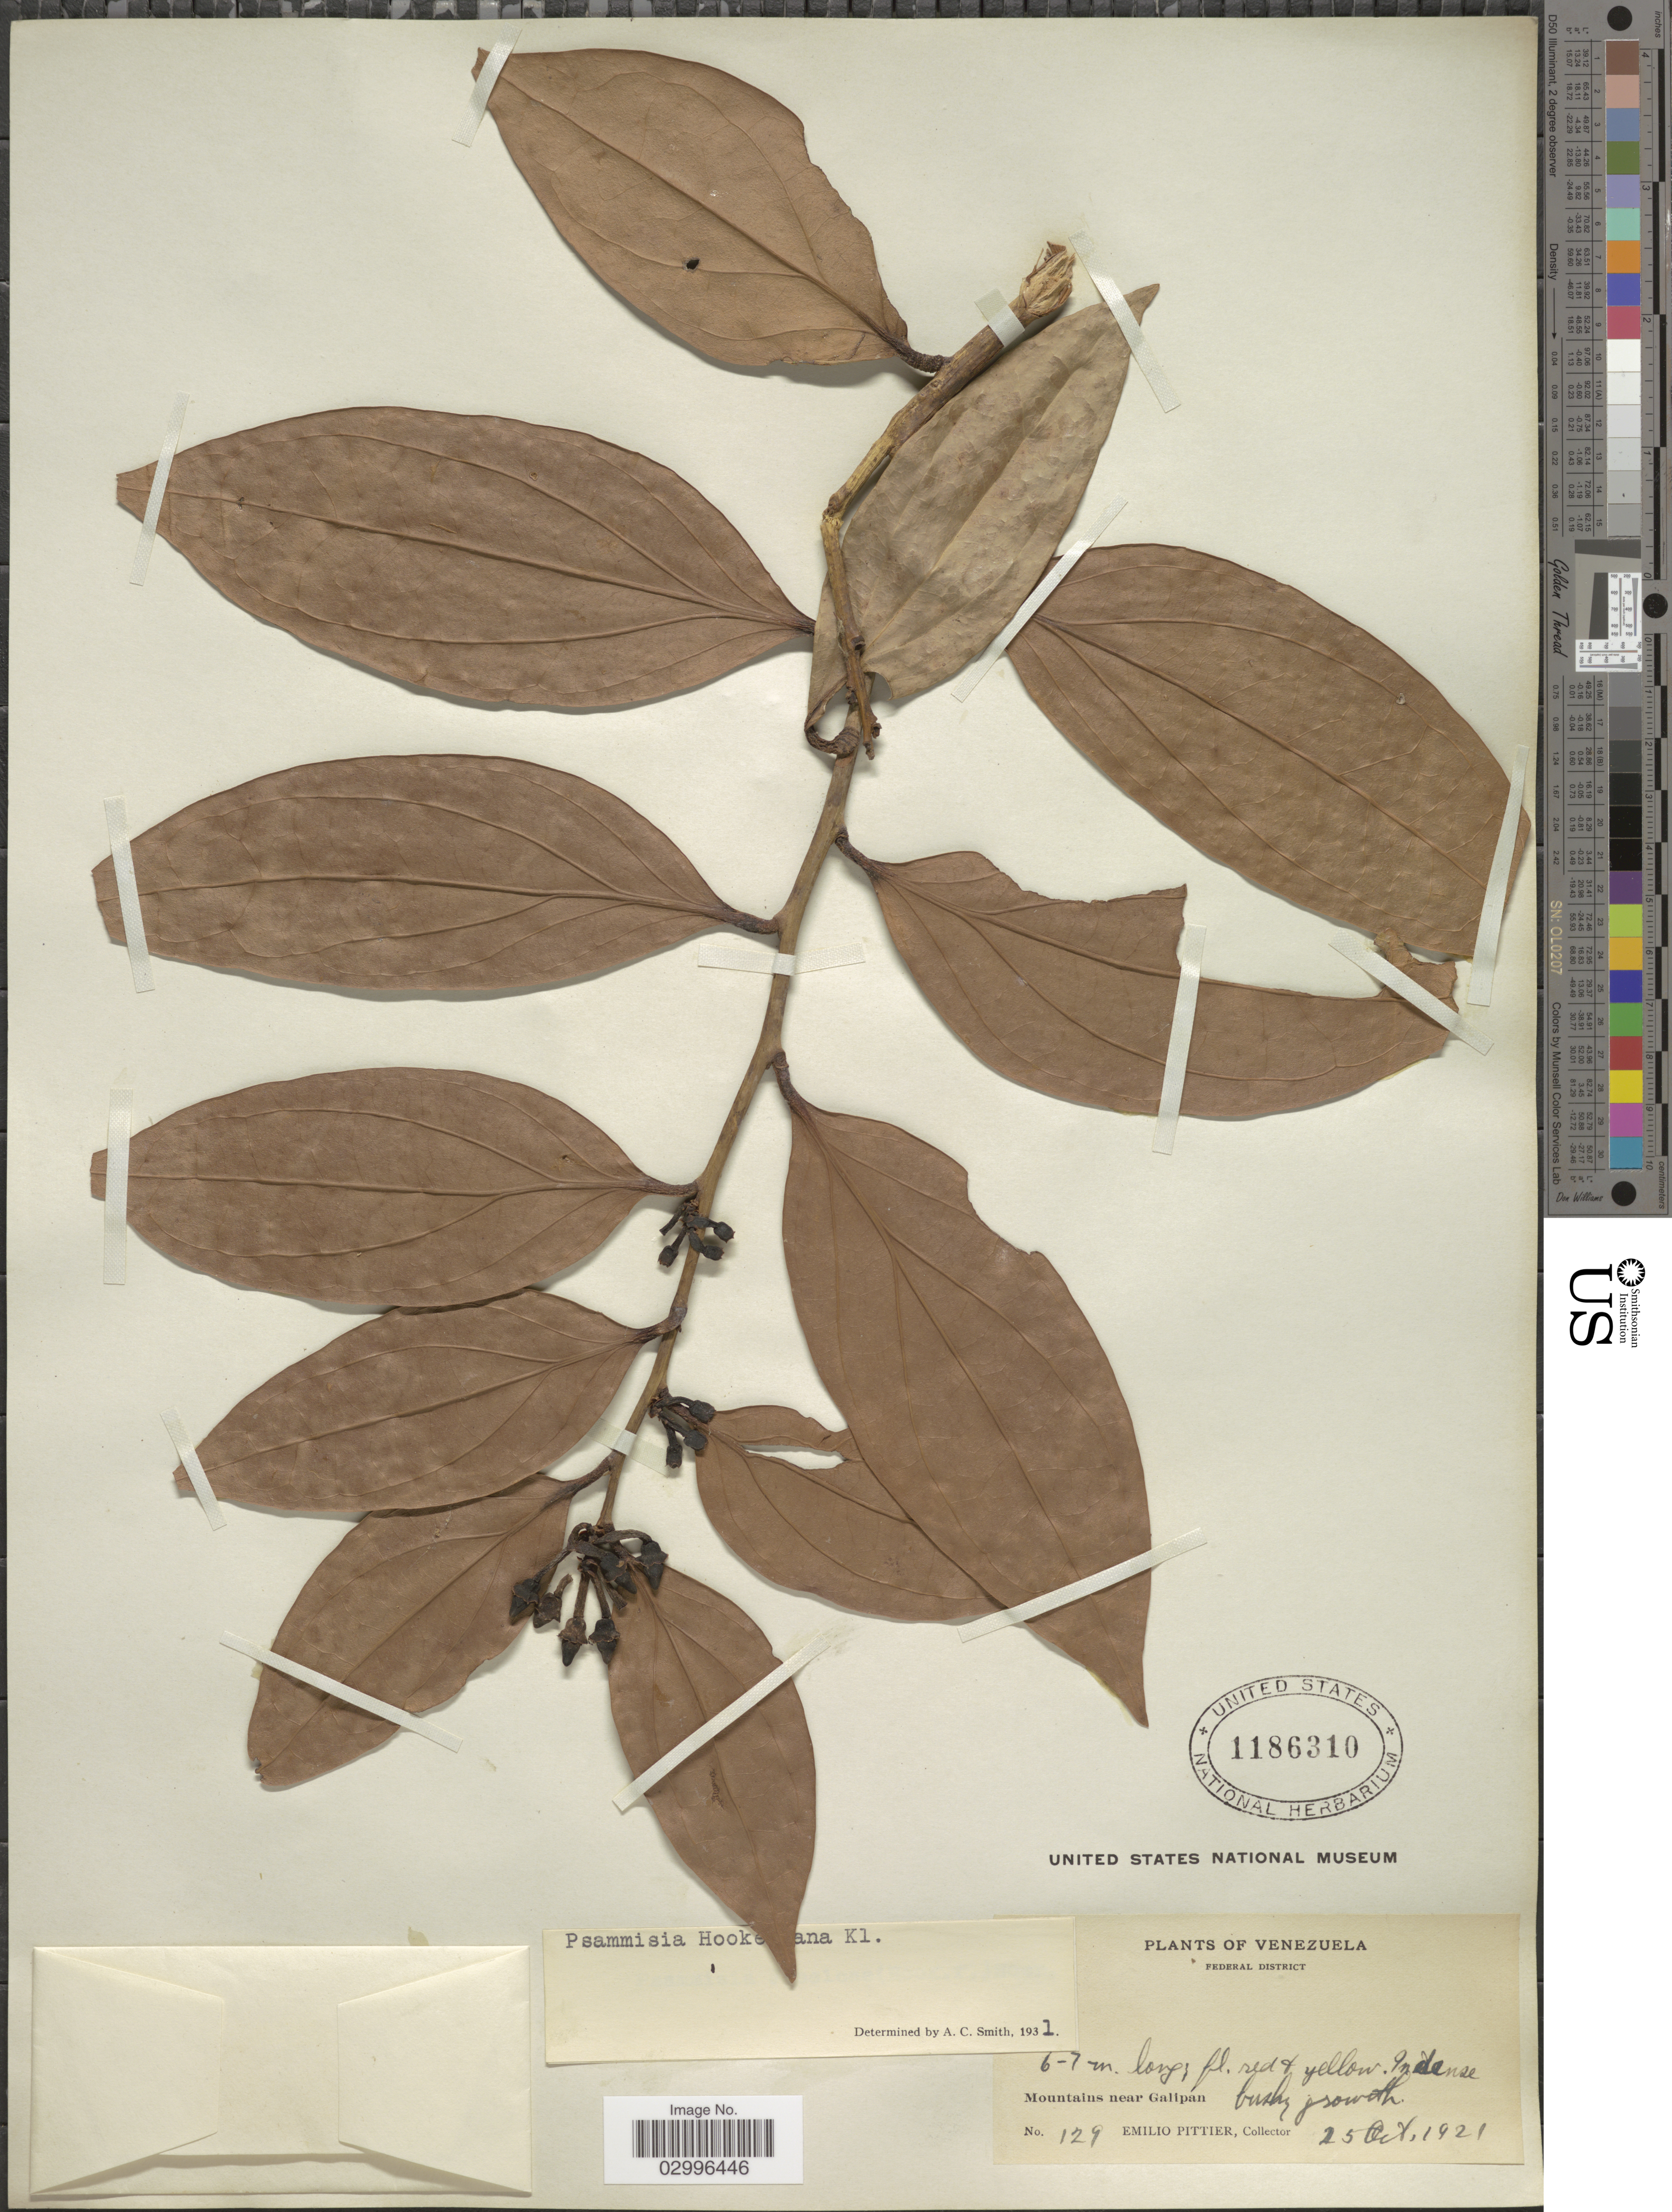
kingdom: Plantae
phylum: Tracheophyta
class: Magnoliopsida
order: Ericales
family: Ericaceae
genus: Psammisia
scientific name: Psammisia hookeriana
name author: Klotzsch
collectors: E. Pittier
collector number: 129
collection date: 1921-10-25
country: Venezuela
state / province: Distrito Federal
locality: Federal District. Mountains near Galipan.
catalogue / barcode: US 1186310